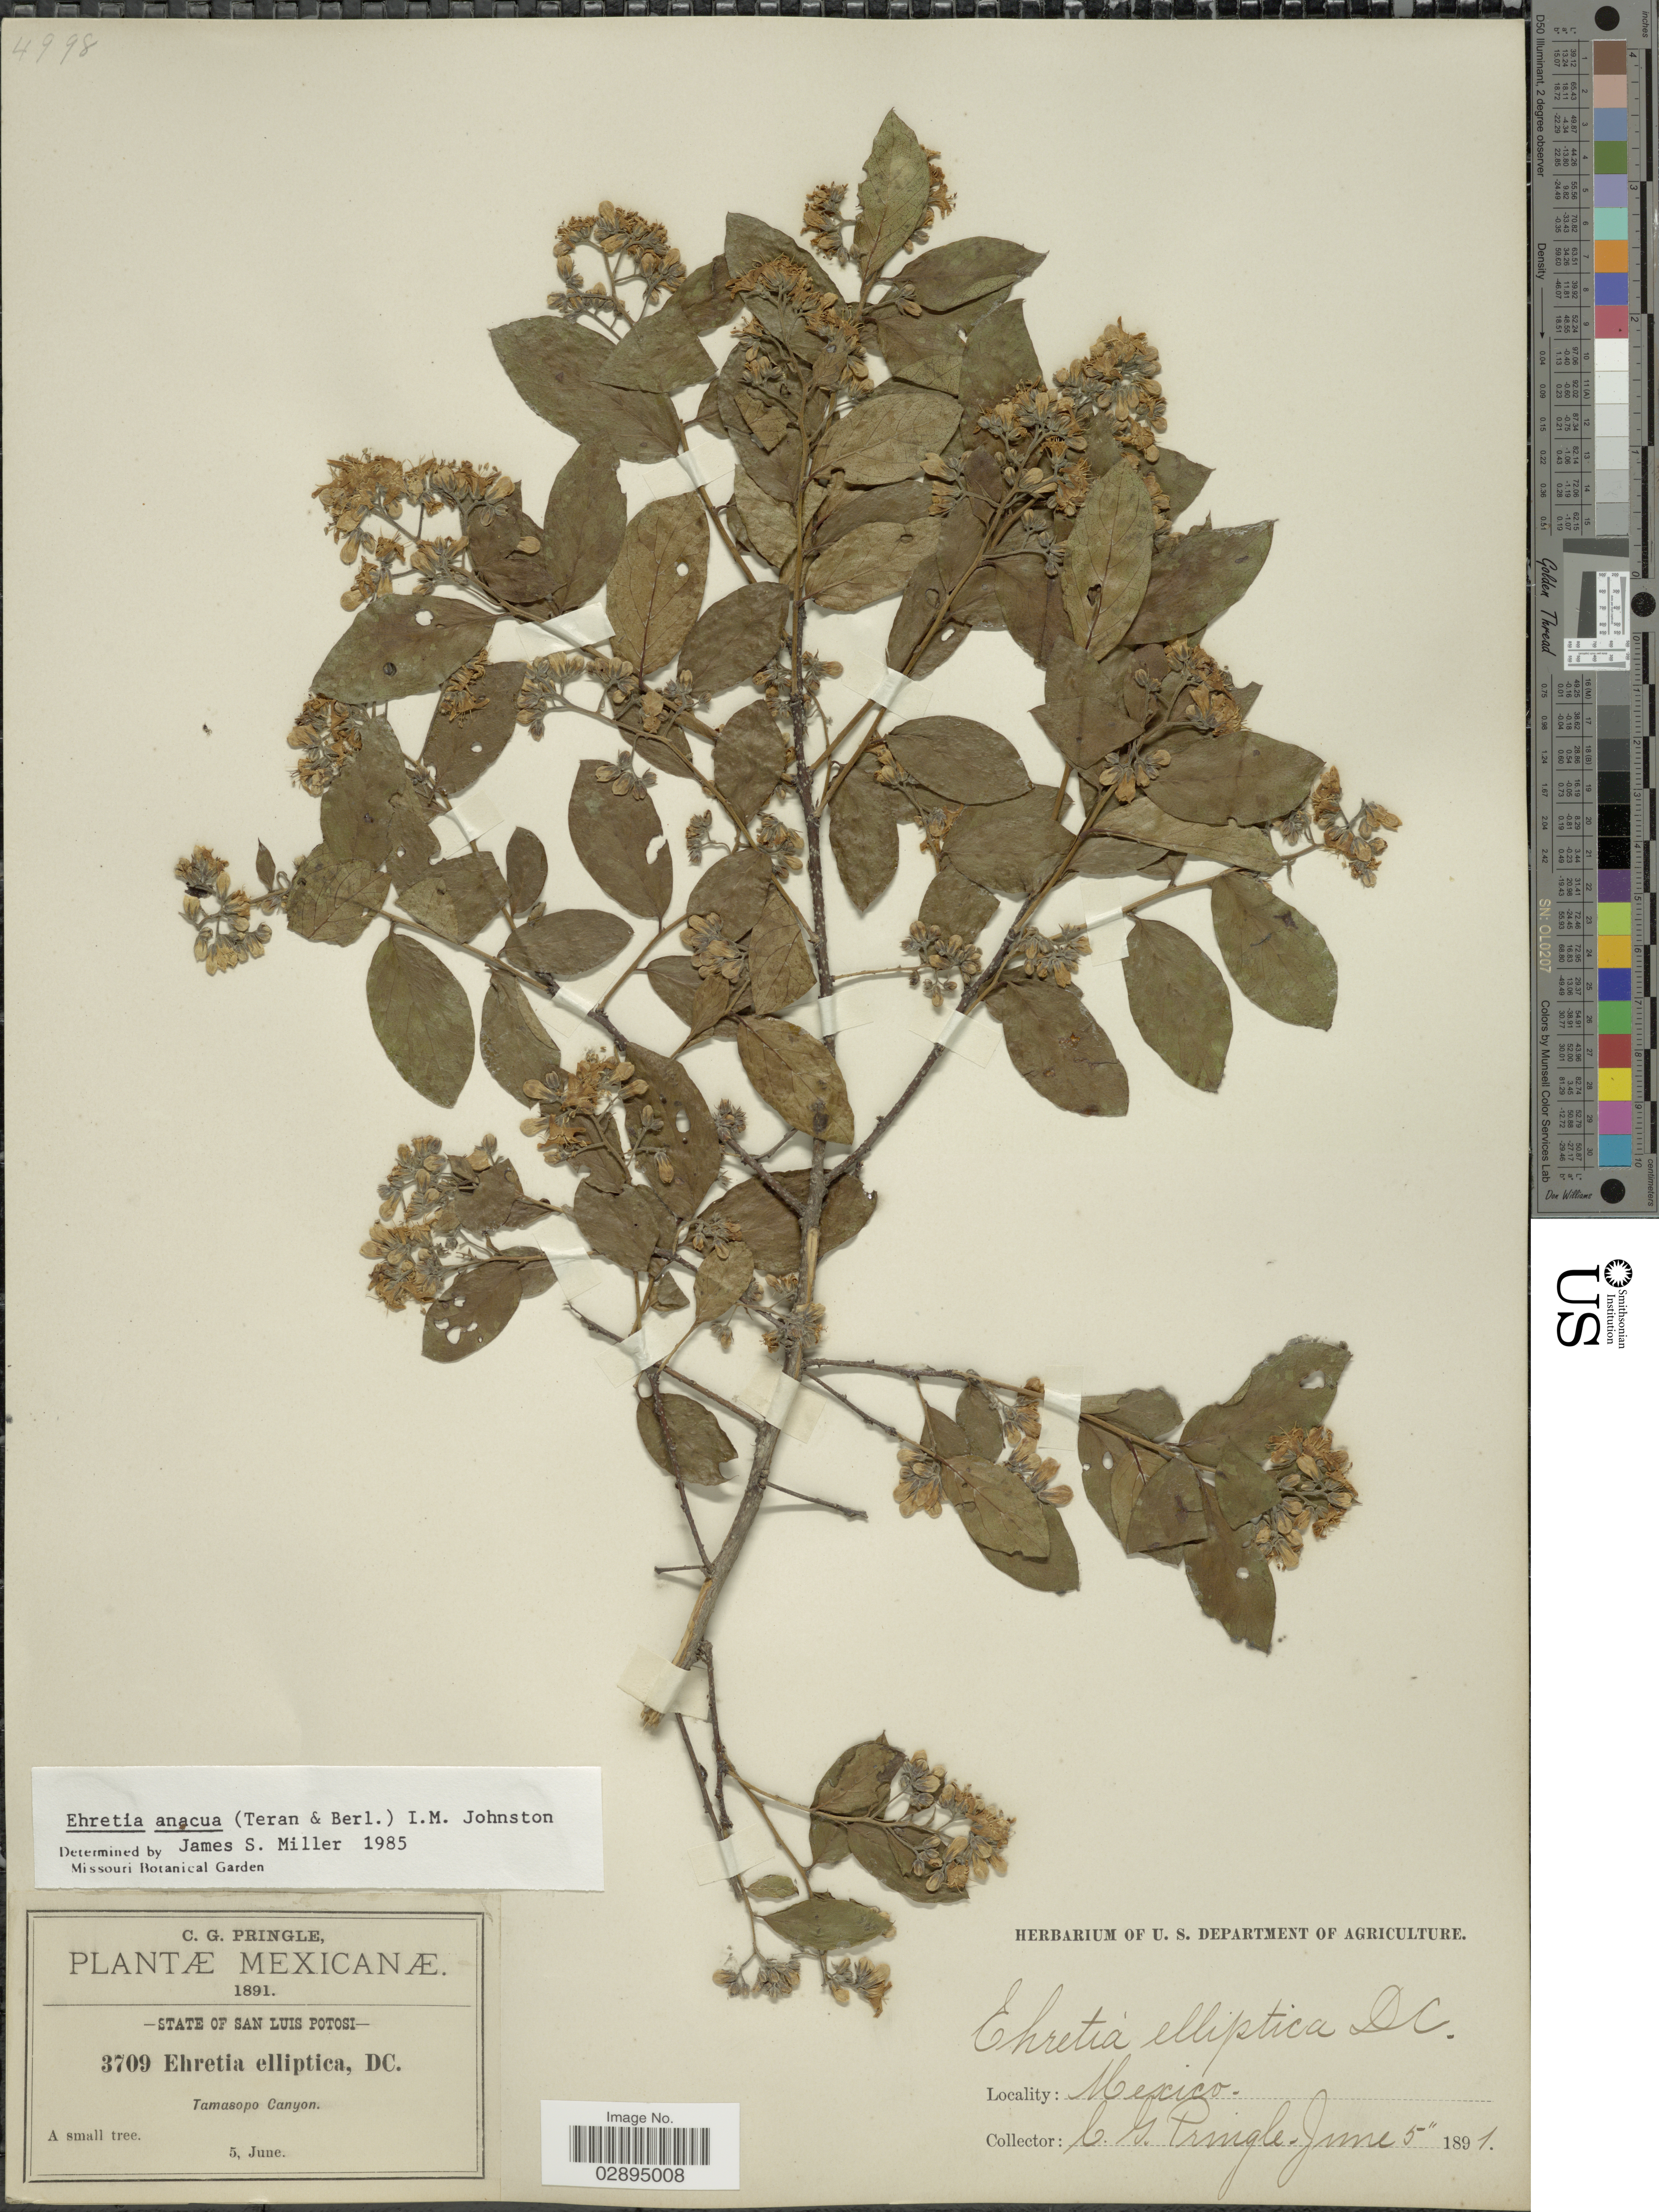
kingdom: Plantae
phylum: Tracheophyta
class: Magnoliopsida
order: Boraginales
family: Ehretiaceae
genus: Ehretia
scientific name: Ehretia anacua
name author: (Terán & Berland.) I.M. Johnst.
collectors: C. G. Pringle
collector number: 3709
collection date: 1891-06-05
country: Mexico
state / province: San Luis Potosí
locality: Tamasopo Canyon.